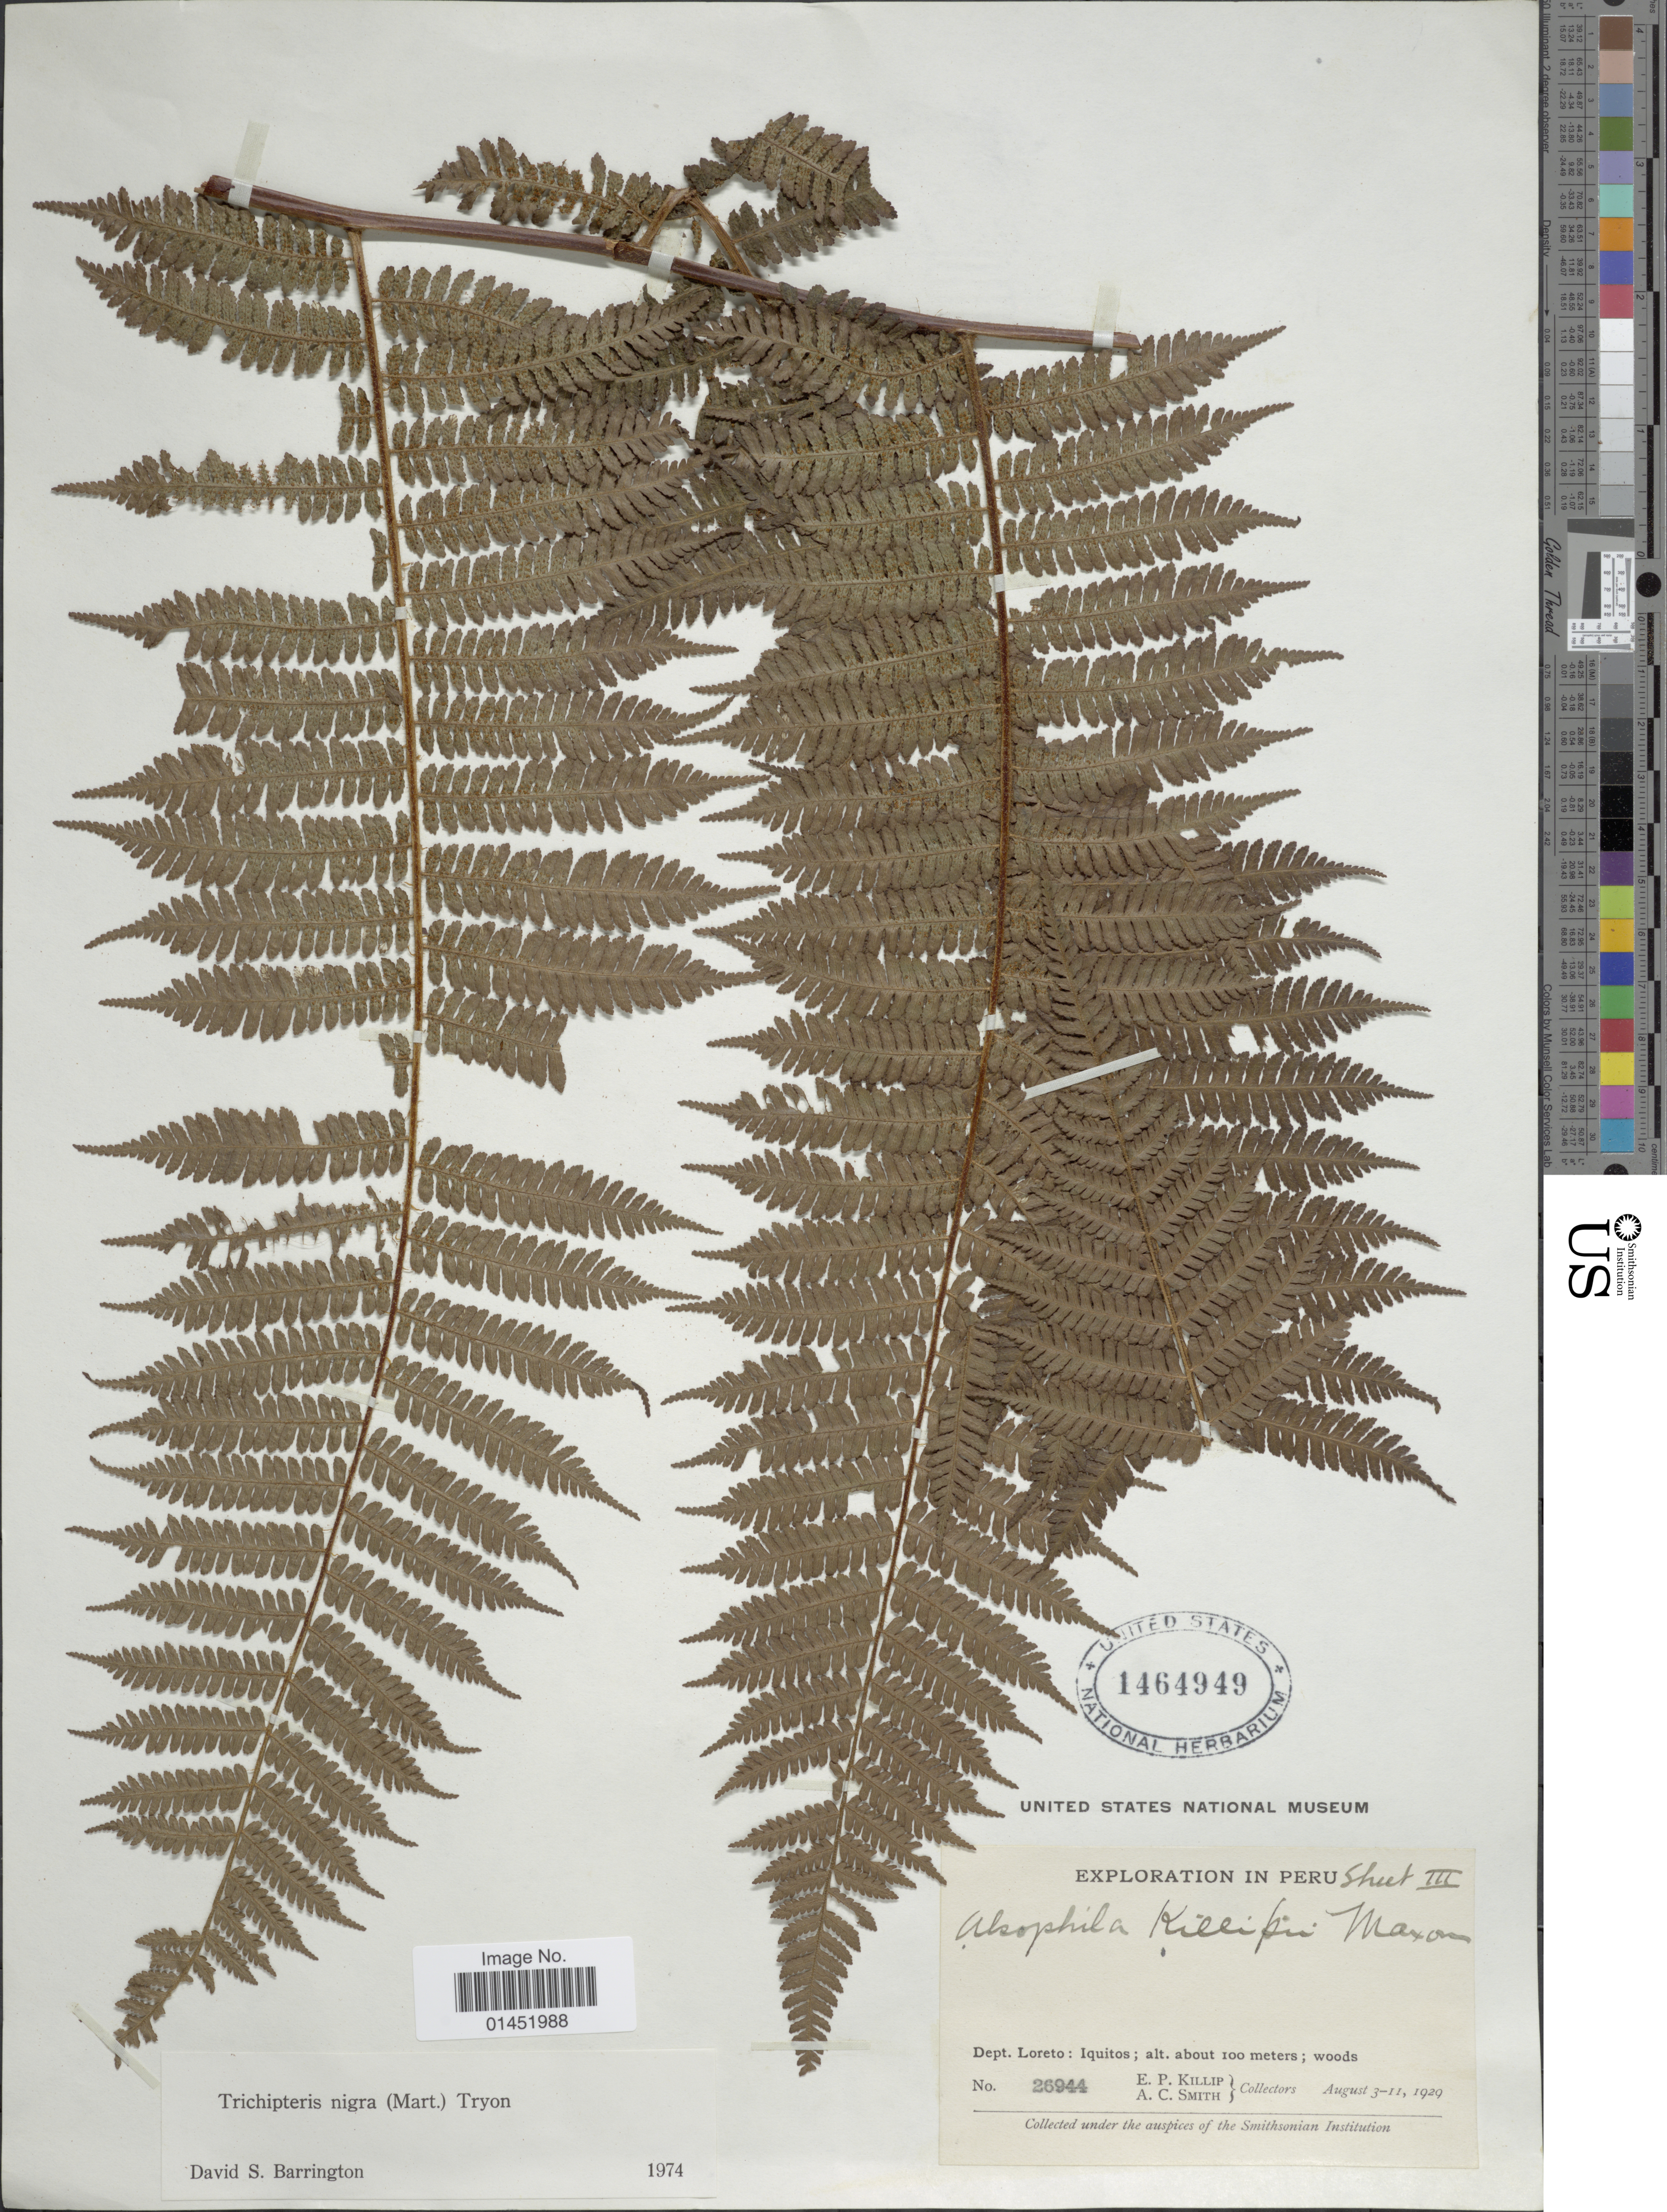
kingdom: Plantae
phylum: Tracheophyta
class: Polypodiopsida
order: Cyatheales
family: Cyatheaceae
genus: Cyathea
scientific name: Cyathea lasiosora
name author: (Mett. ex Kuhn) Domin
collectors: E. P. Killip & A. C. Smith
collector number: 26944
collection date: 1929-08-03/1929-08-11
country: Peru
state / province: Loreto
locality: Dept. Loreto: Iquitos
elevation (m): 100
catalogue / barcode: US 1464949